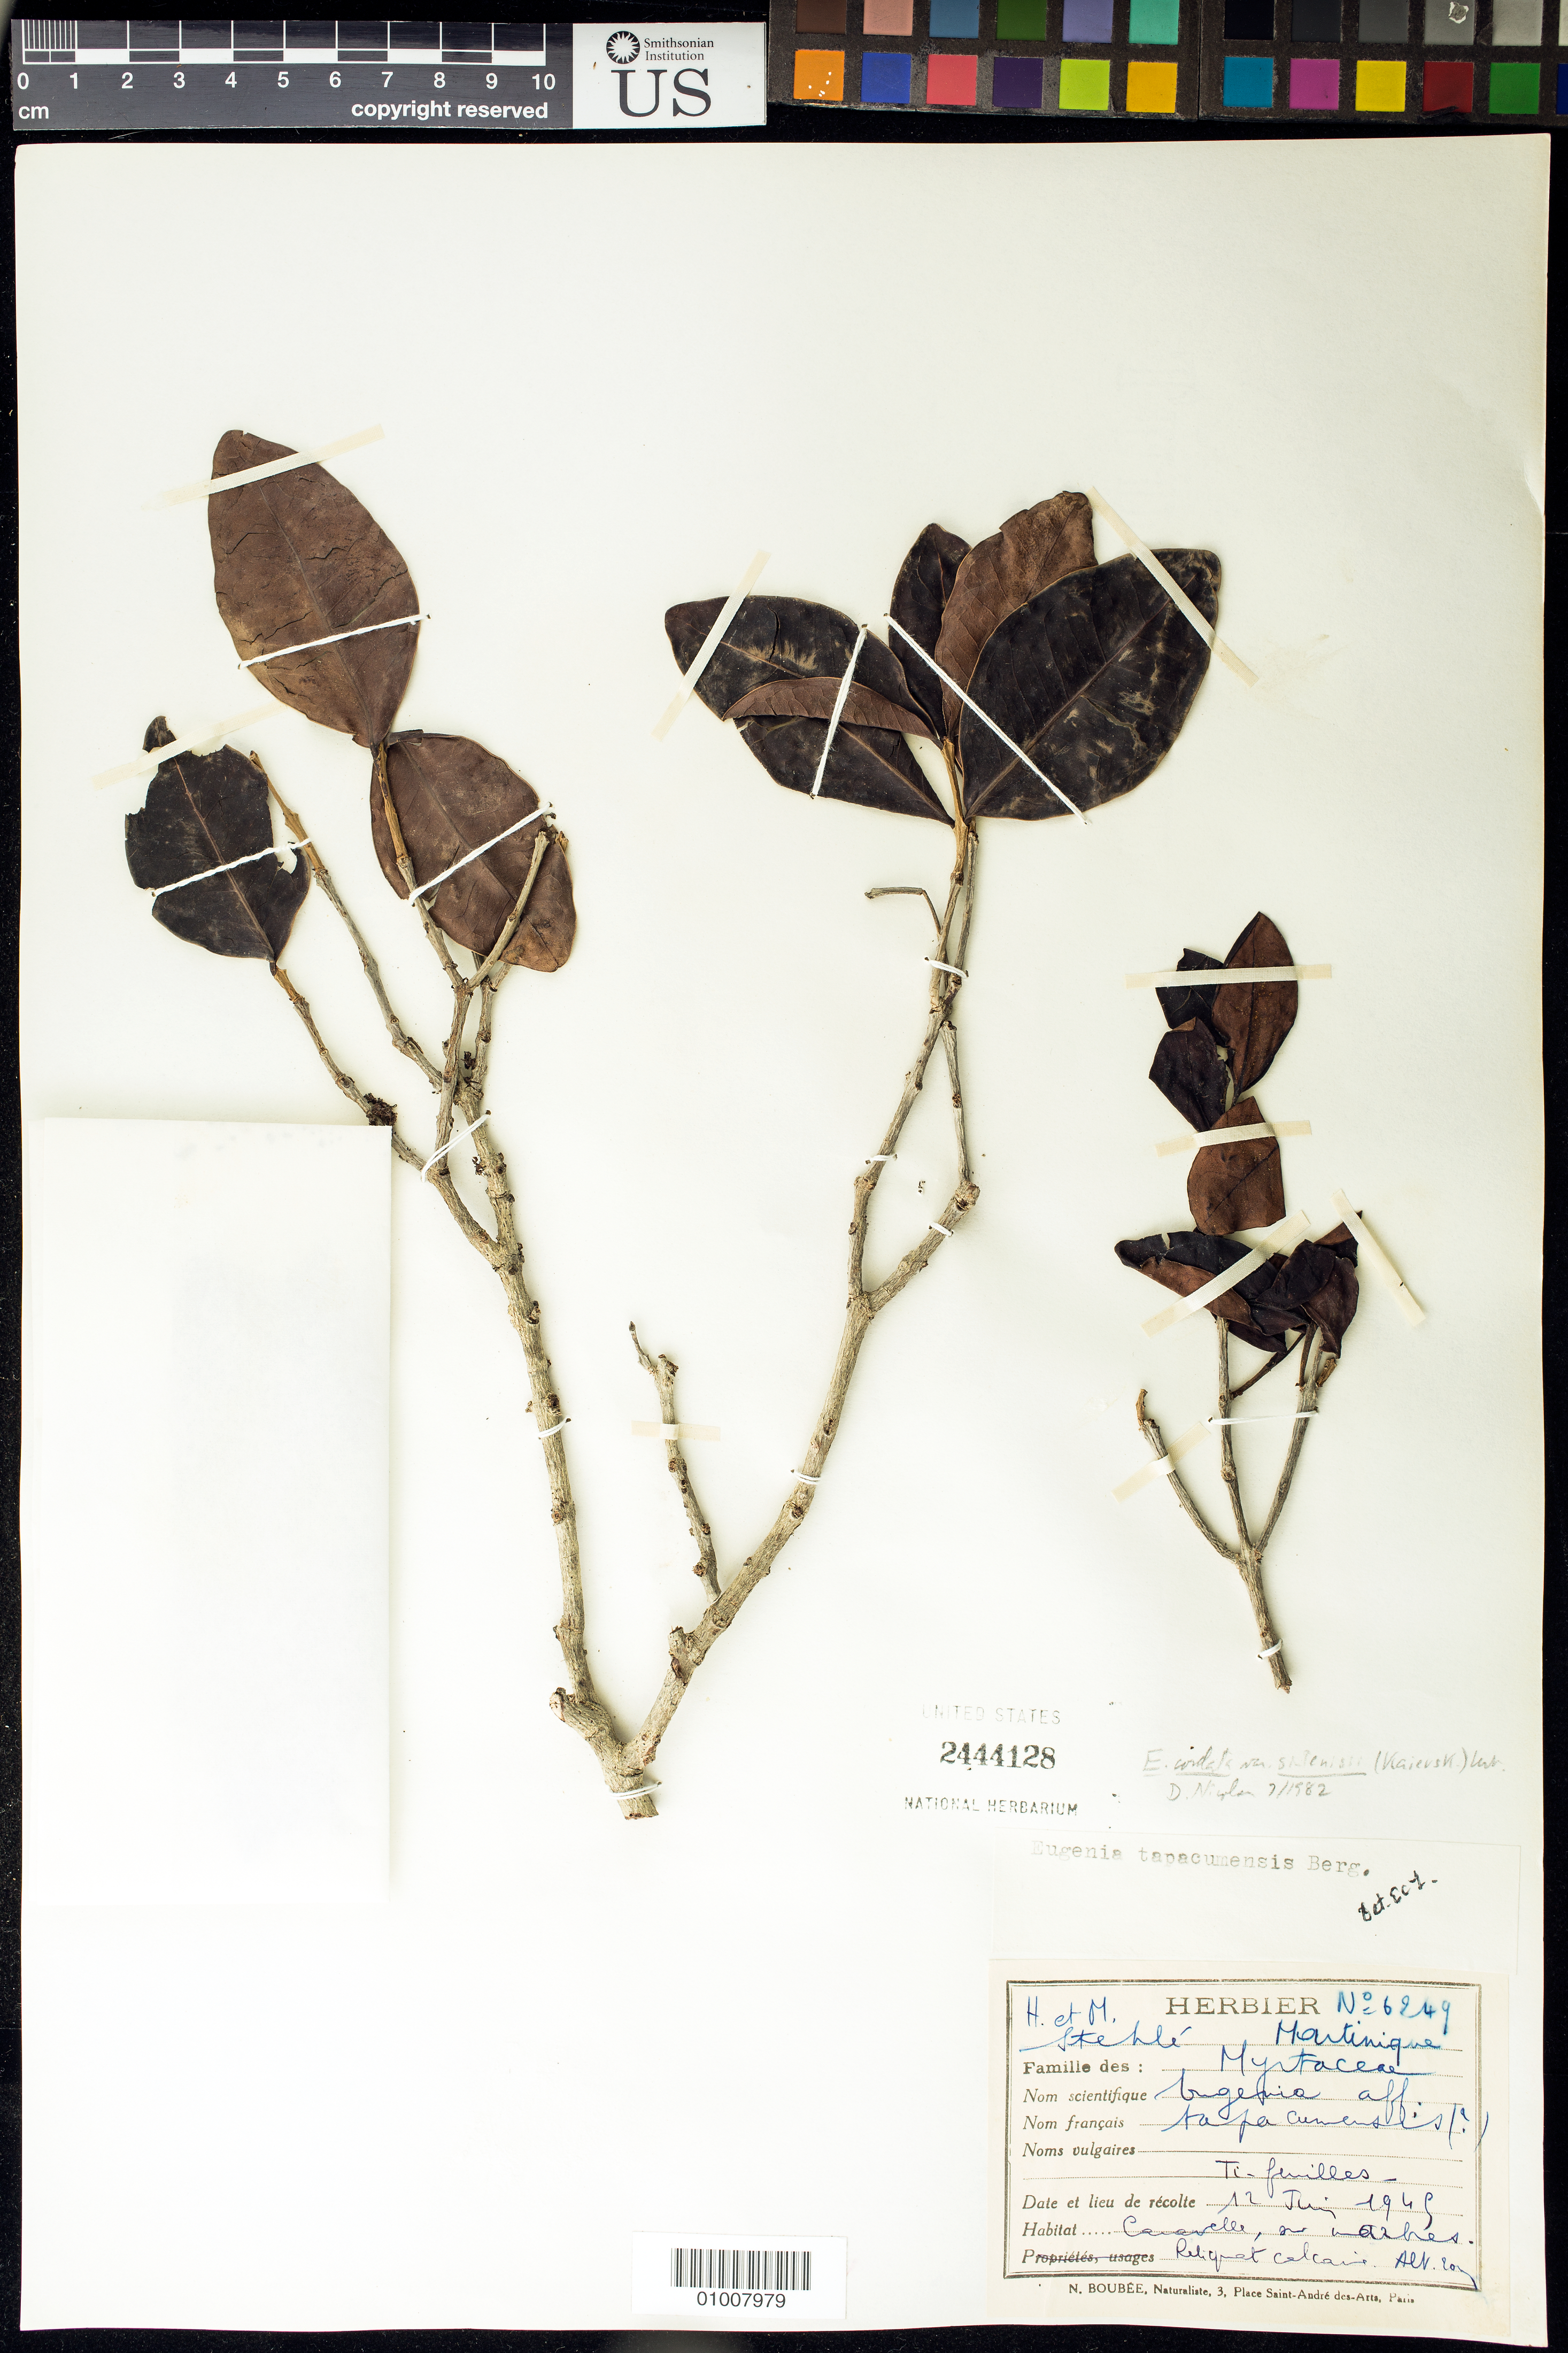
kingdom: Plantae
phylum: Tracheophyta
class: Magnoliopsida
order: Myrtales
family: Myrtaceae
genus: Eugenia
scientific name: Eugenia cordata var. sintenisii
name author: (Kiaersk.) Krug & Urb.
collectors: H. Stehlé & M. Stehlé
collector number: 6249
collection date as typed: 12 Jun 1949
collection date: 1949-06-12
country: Martinique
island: Martinique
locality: Caravelle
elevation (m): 20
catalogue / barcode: US 2444128